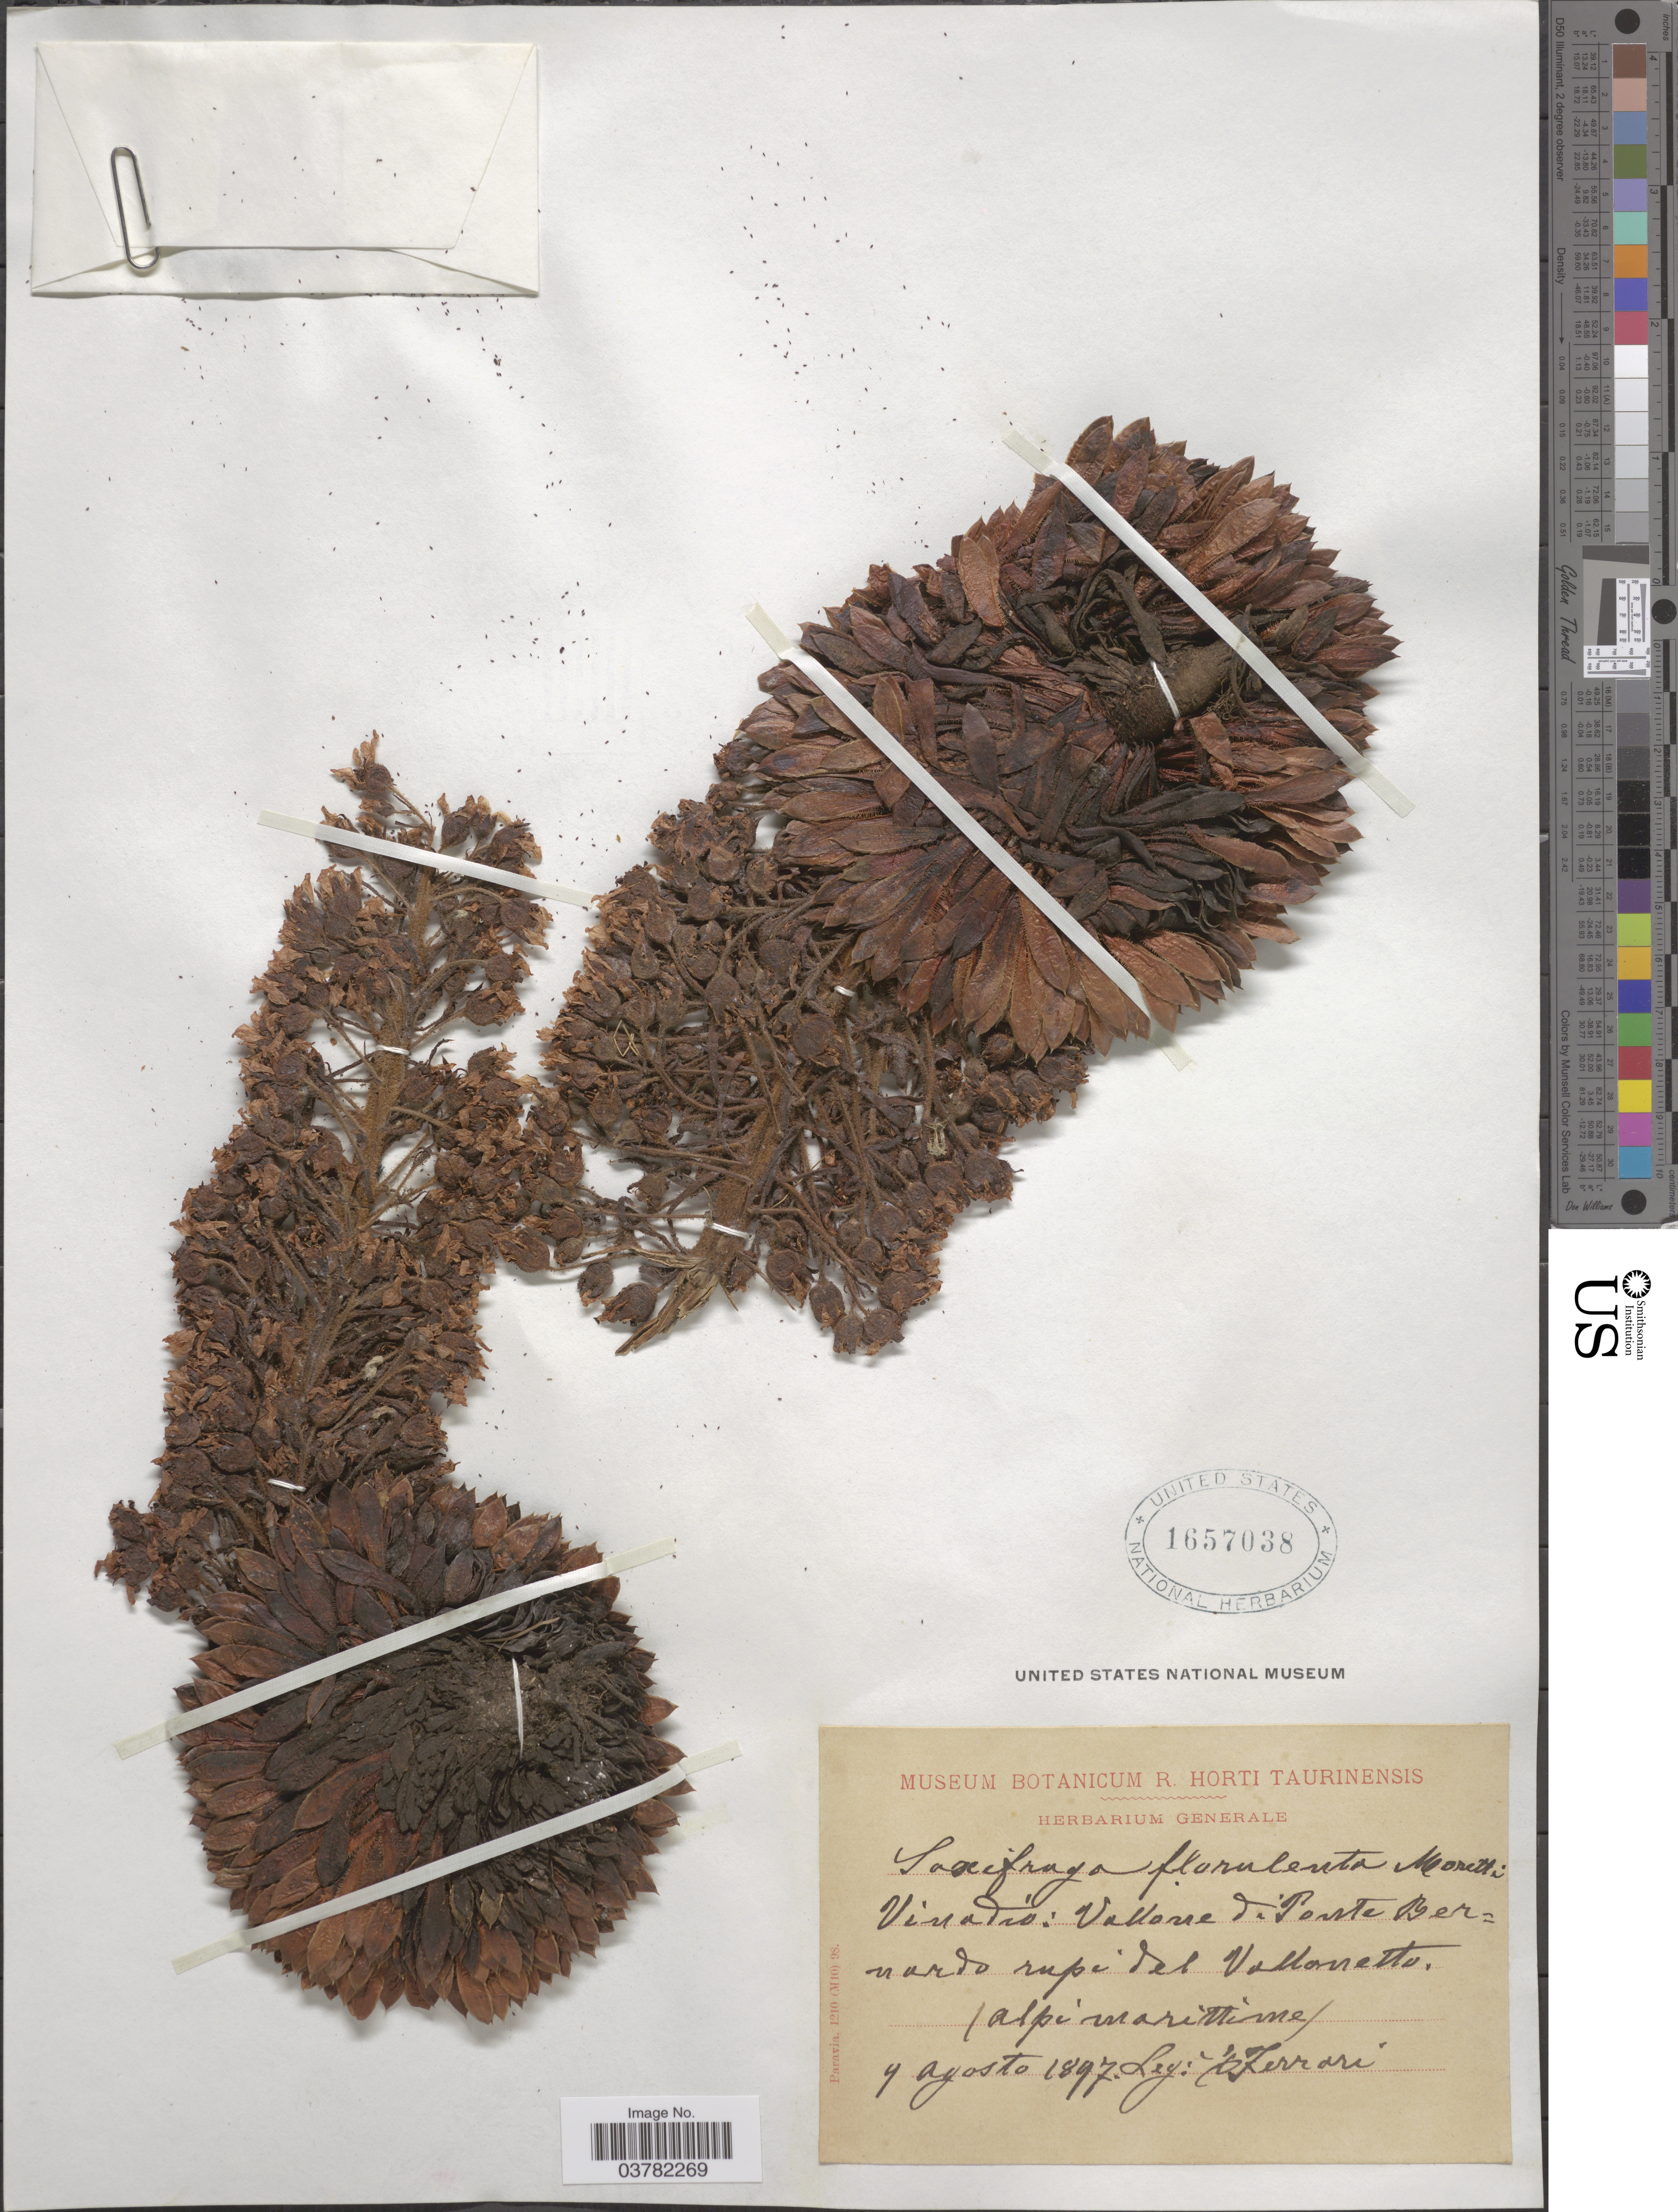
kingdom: Plantae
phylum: Tracheophyta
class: Magnoliopsida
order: Saxifragales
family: Saxifragaceae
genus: Saxifraga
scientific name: Saxifraga florulenta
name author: Moretti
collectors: A. Ferrari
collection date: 1897-08-04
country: Italy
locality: Vivadio [interpreted]: Vallorie de Ponte Bernardo rupidel Vallonetto. (alpi marittime).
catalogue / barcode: US 1657038